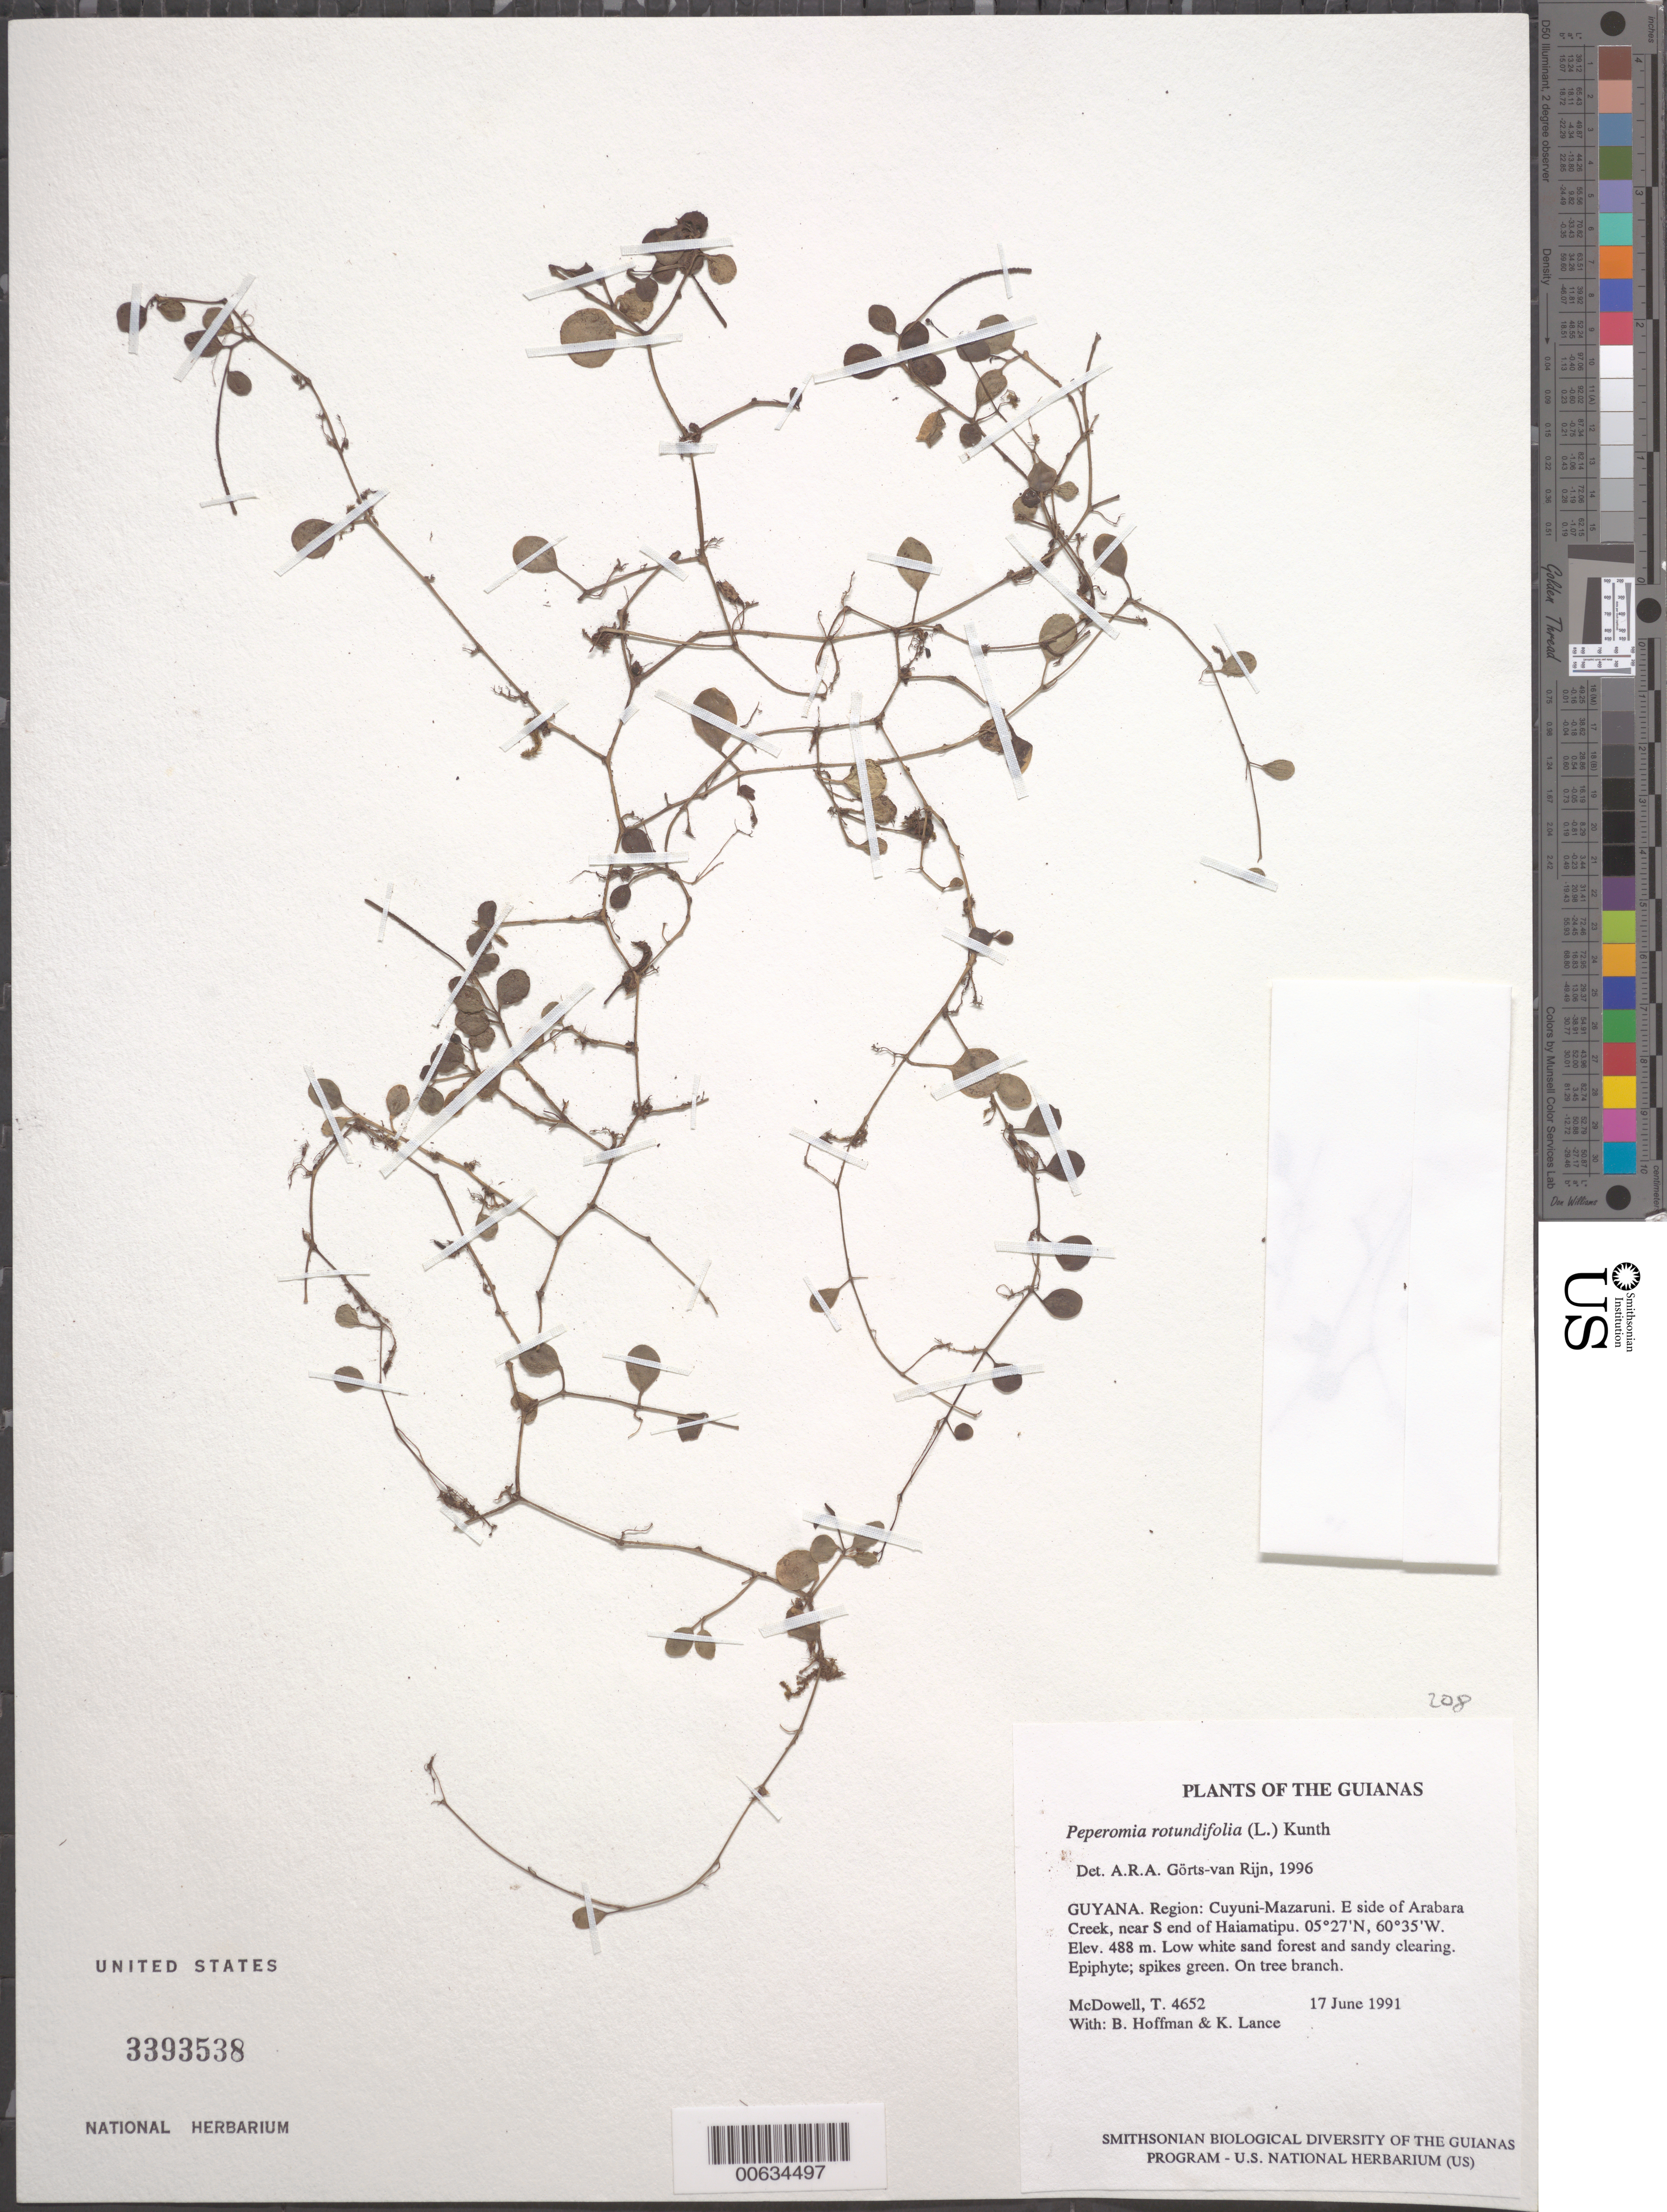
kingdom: Plantae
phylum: Tracheophyta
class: Magnoliopsida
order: Piperales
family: Piperaceae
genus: Peperomia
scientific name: Peperomia rotundifolia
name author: (L.) Kunth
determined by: Görts-van Rijn, A. R. A.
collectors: T. McDowell, B. Hoffman & K. Lance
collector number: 4652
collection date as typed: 17 June 1991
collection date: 1991-06-17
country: Guyana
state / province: Cuyuni-Mazaruni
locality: E side of Arabaru Creek, near S end of Haiamatipu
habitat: Low white sand forest and sandy clearing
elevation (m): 488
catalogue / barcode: US 3393538